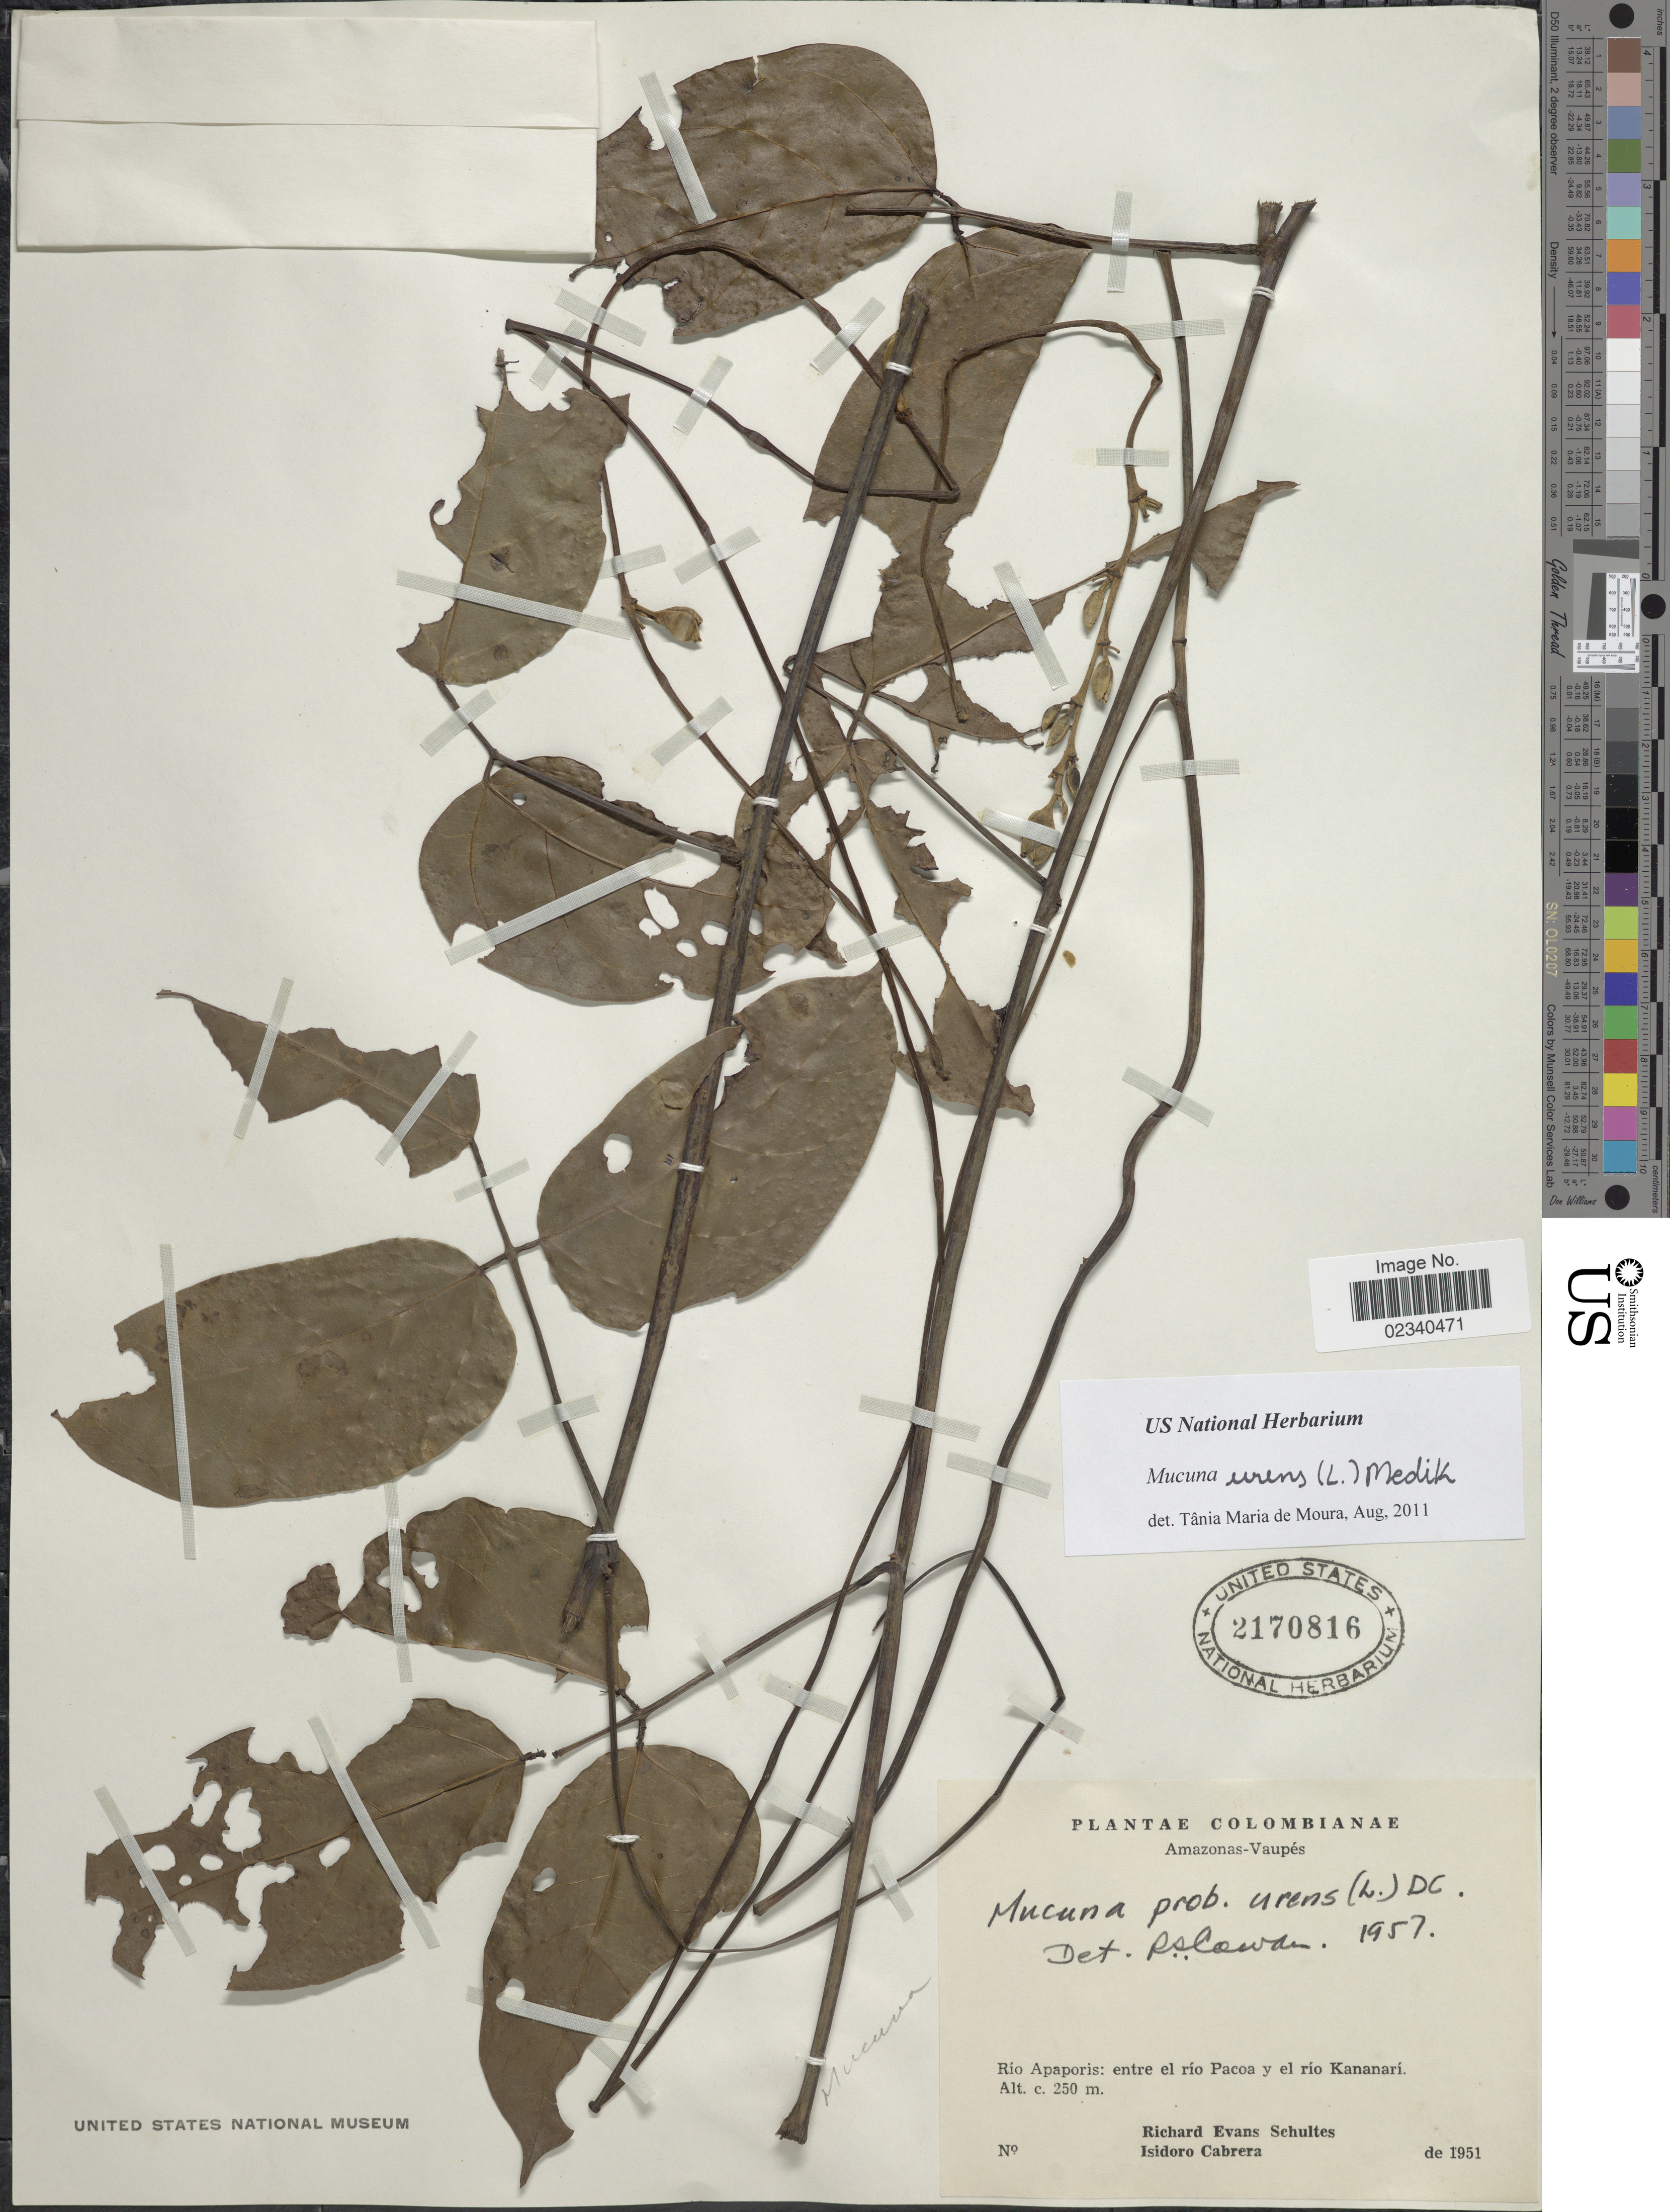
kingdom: Plantae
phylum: Tracheophyta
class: Magnoliopsida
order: Fabales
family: Fabaceae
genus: Mucuna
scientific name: Mucuna urens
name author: (L.) Medik.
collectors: R. E. Schultes & I. Cabrera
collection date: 1951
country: Colombia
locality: Amazonas- Vaupes. Rio Apaporis: entre el rio Pacoa y el rio Kananari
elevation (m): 250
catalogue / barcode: US 2170816